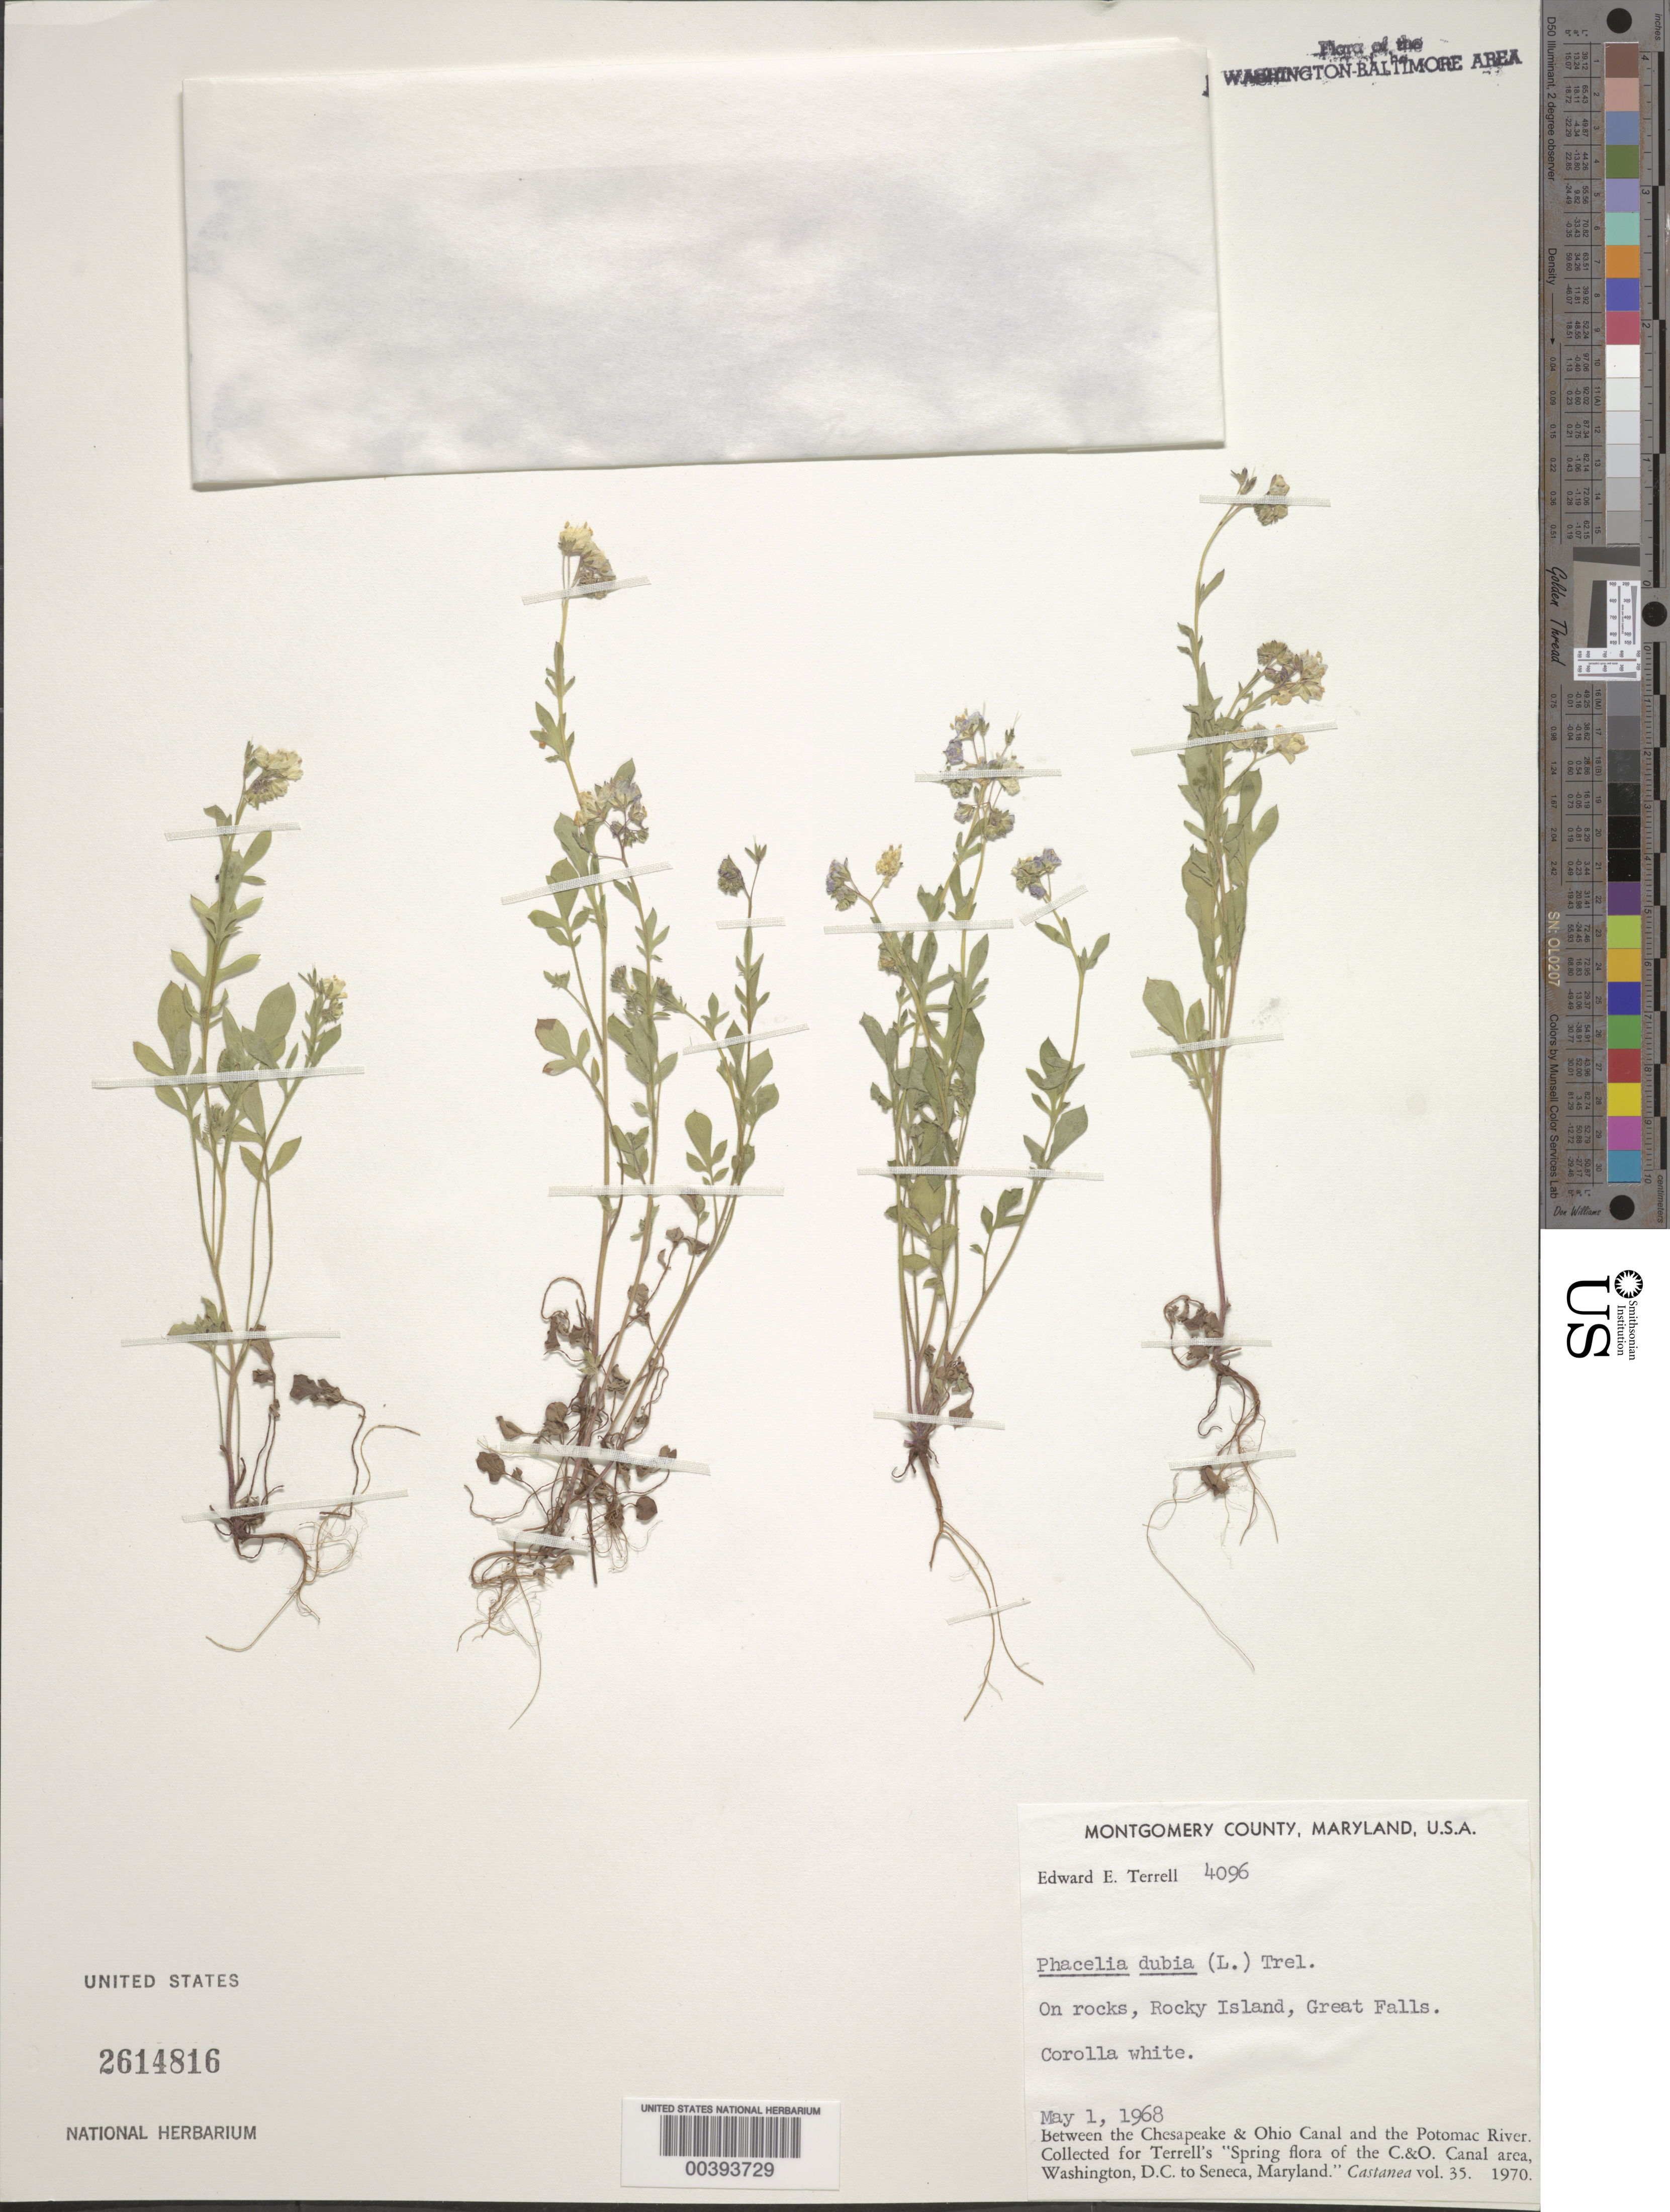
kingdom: Plantae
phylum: Tracheophyta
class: Magnoliopsida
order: Boraginales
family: Hydrophyllaceae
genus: Phacelia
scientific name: Phacelia dubia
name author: (L.) Trel.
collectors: E. E. Terrell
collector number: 4096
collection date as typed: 01 May 1968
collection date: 1968-05-01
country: United States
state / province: Maryland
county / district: Montgomery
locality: Rocky Island, Great Falls C. & O. Canal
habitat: On rocks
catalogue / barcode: US 2614816